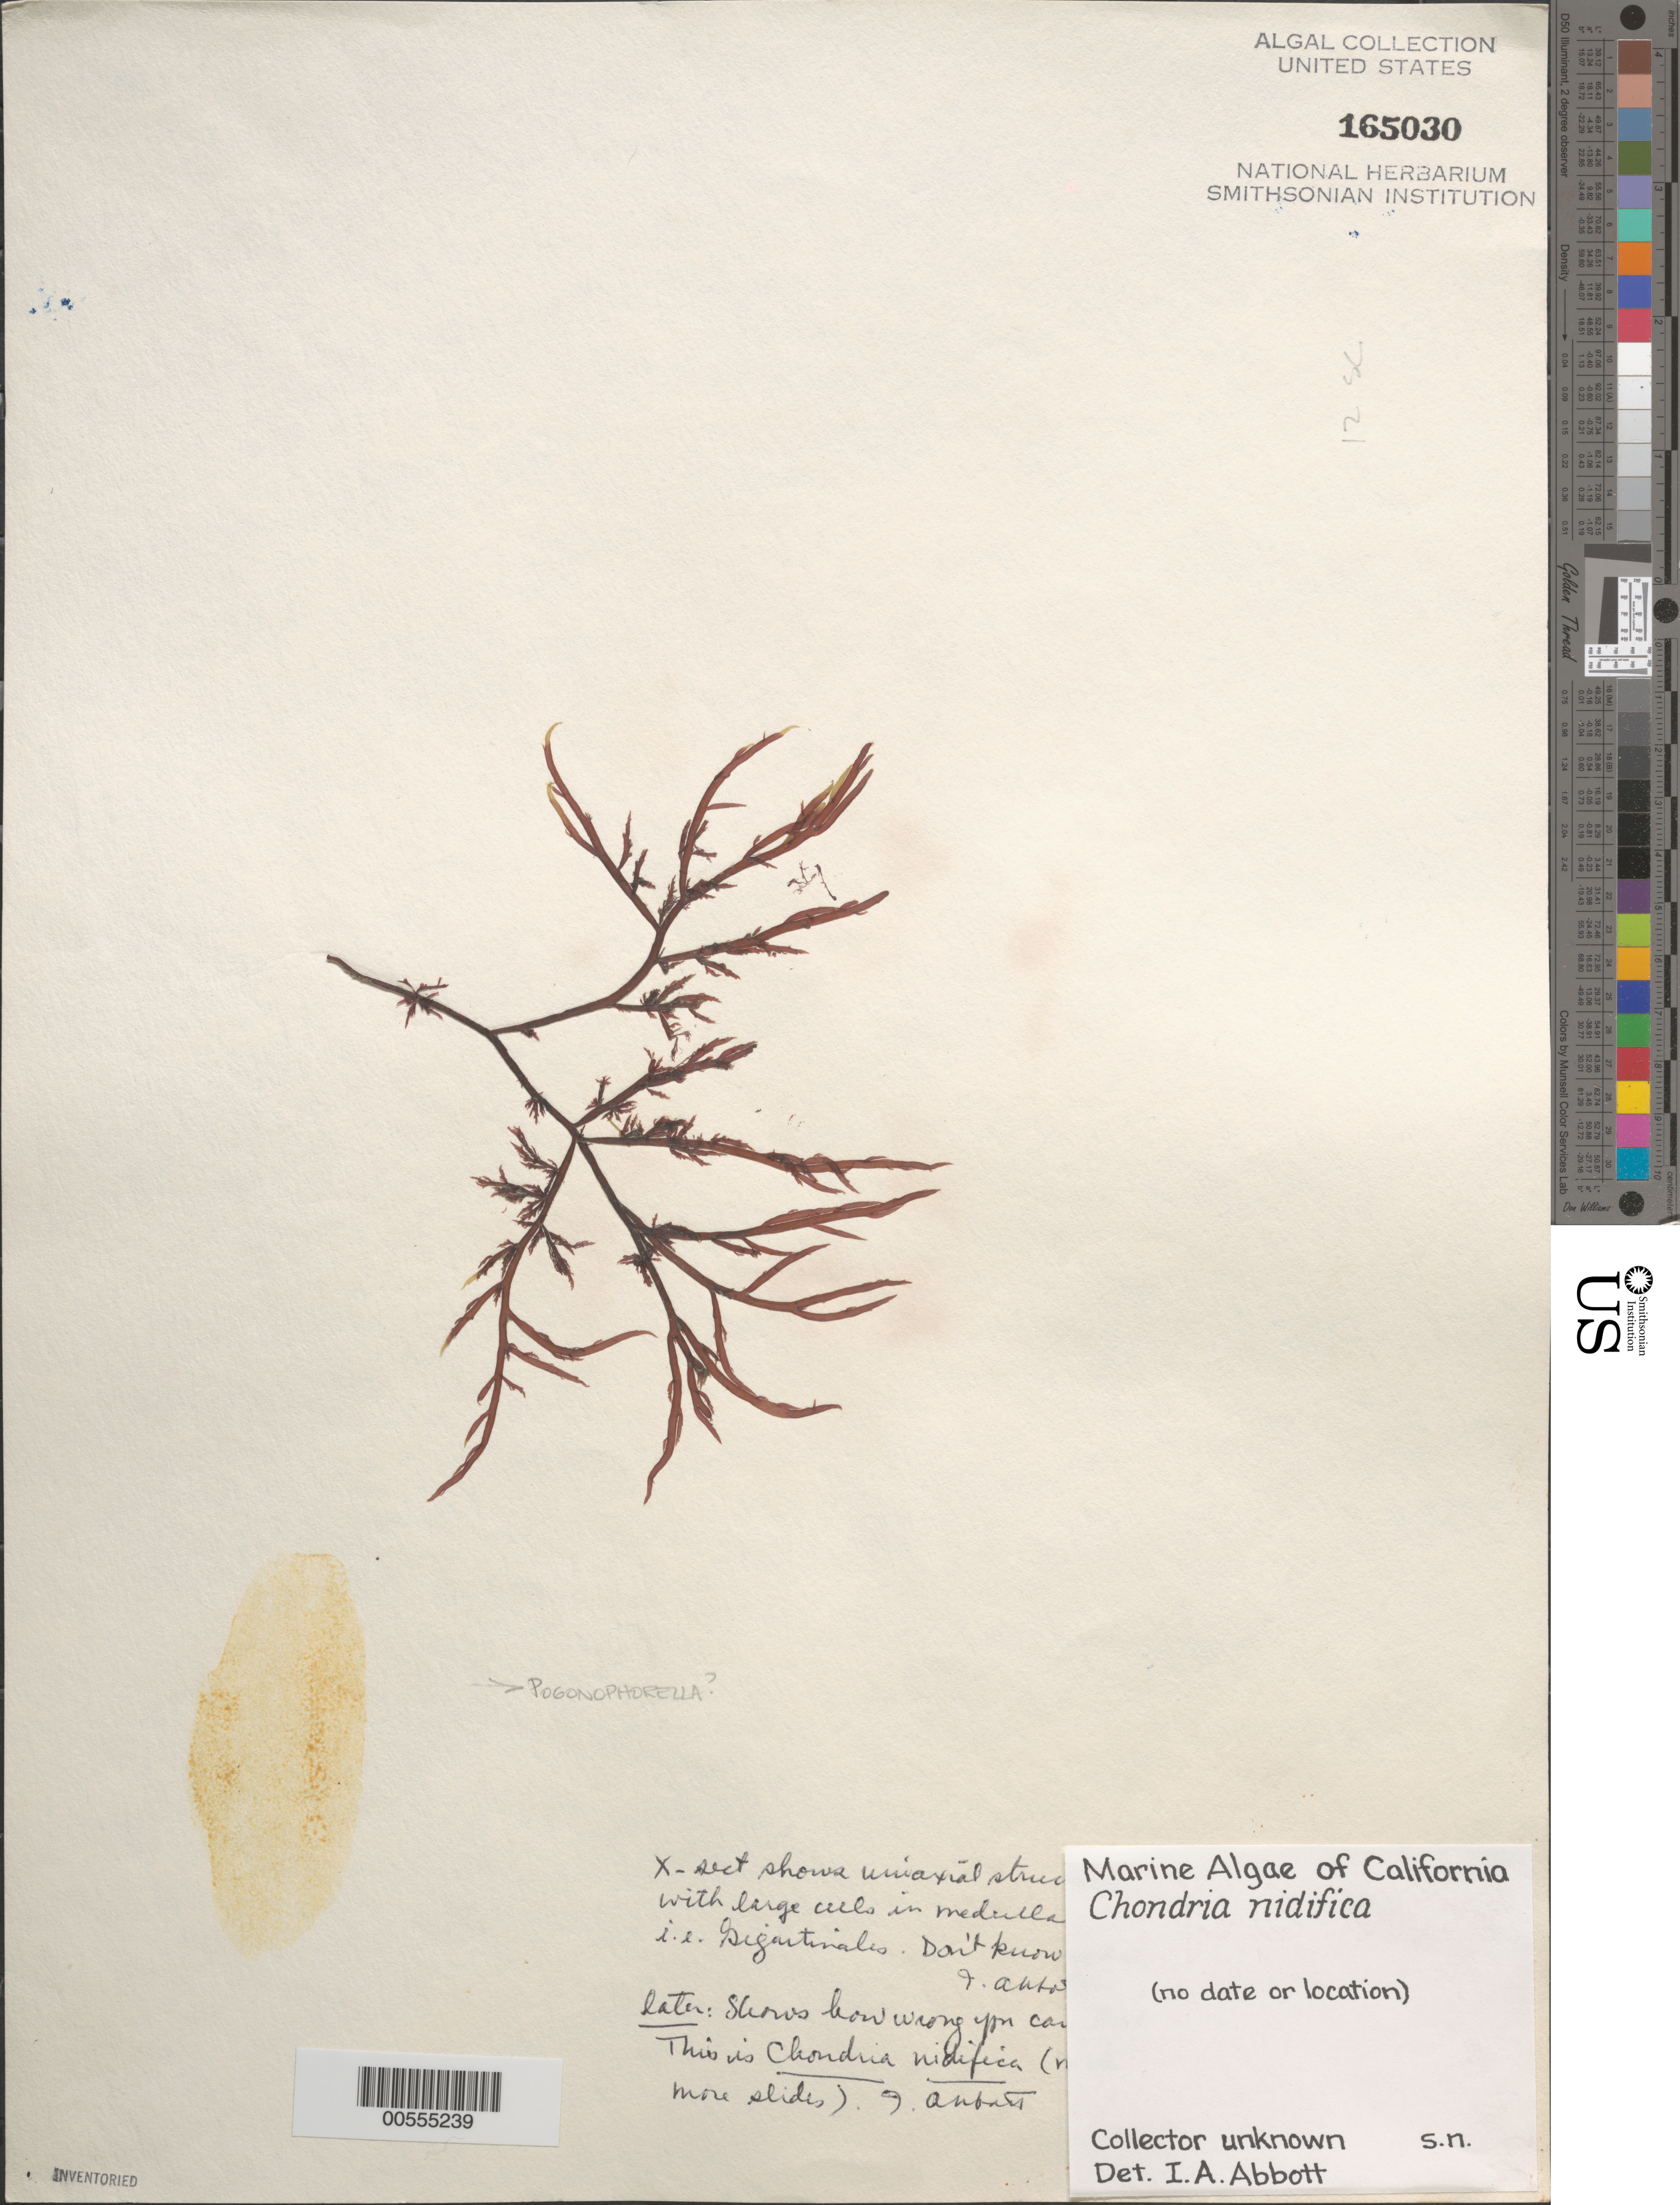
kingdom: Plantae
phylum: Rhodophyta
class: Florideophyceae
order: Ceramiales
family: Rhodomelaceae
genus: Neochondria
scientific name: Neochondria nidifica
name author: (Harvey) Sutti et al.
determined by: Algae name updating Project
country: United States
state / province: California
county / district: San Diego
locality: False Bay, San Diego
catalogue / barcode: US 165030